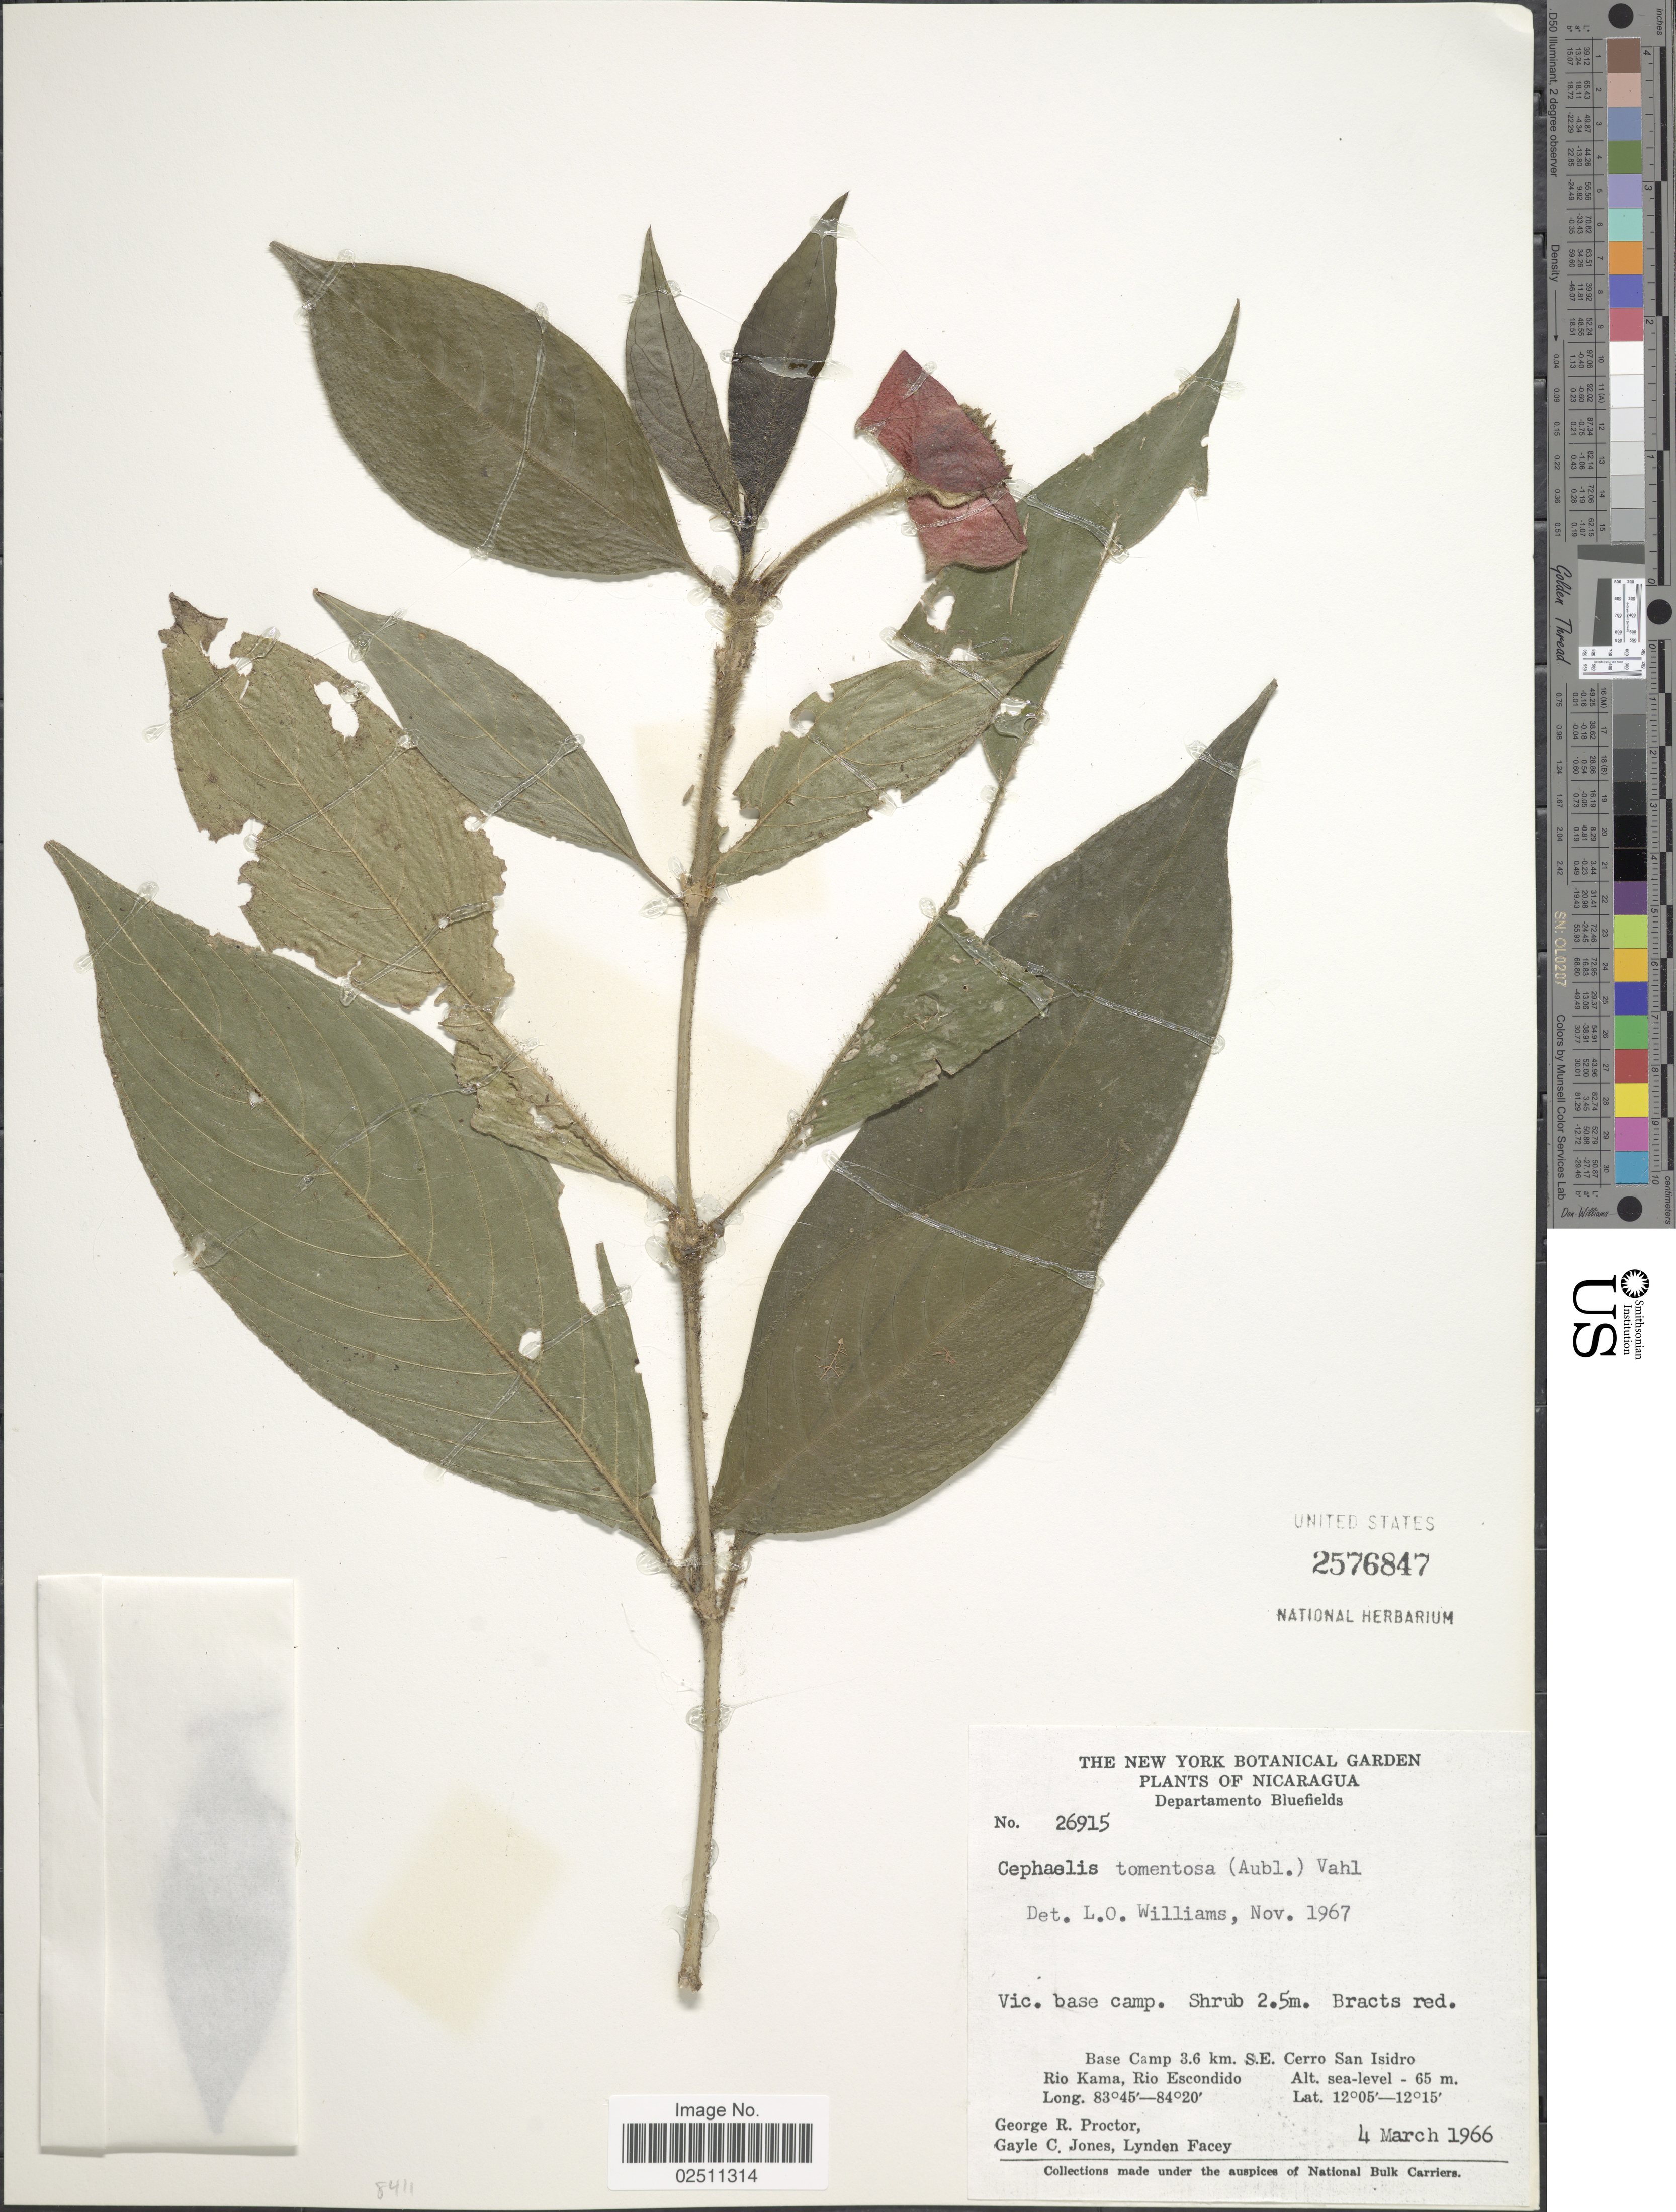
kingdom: Plantae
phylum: Tracheophyta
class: Magnoliopsida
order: Gentianales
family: Rubiaceae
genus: Psychotria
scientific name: Psychotria poeppigiana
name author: Müll. Arg.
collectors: G. Proctor, G. C. Jones & L. Facey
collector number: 26915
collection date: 1966-03-04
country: Nicaragua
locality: Departamento Bluefields, vic. base camp, Base Camp 3.6 km. S.E. Cerro San Isidro Rio Kama, Rio Escondido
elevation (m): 0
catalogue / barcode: US 2576847